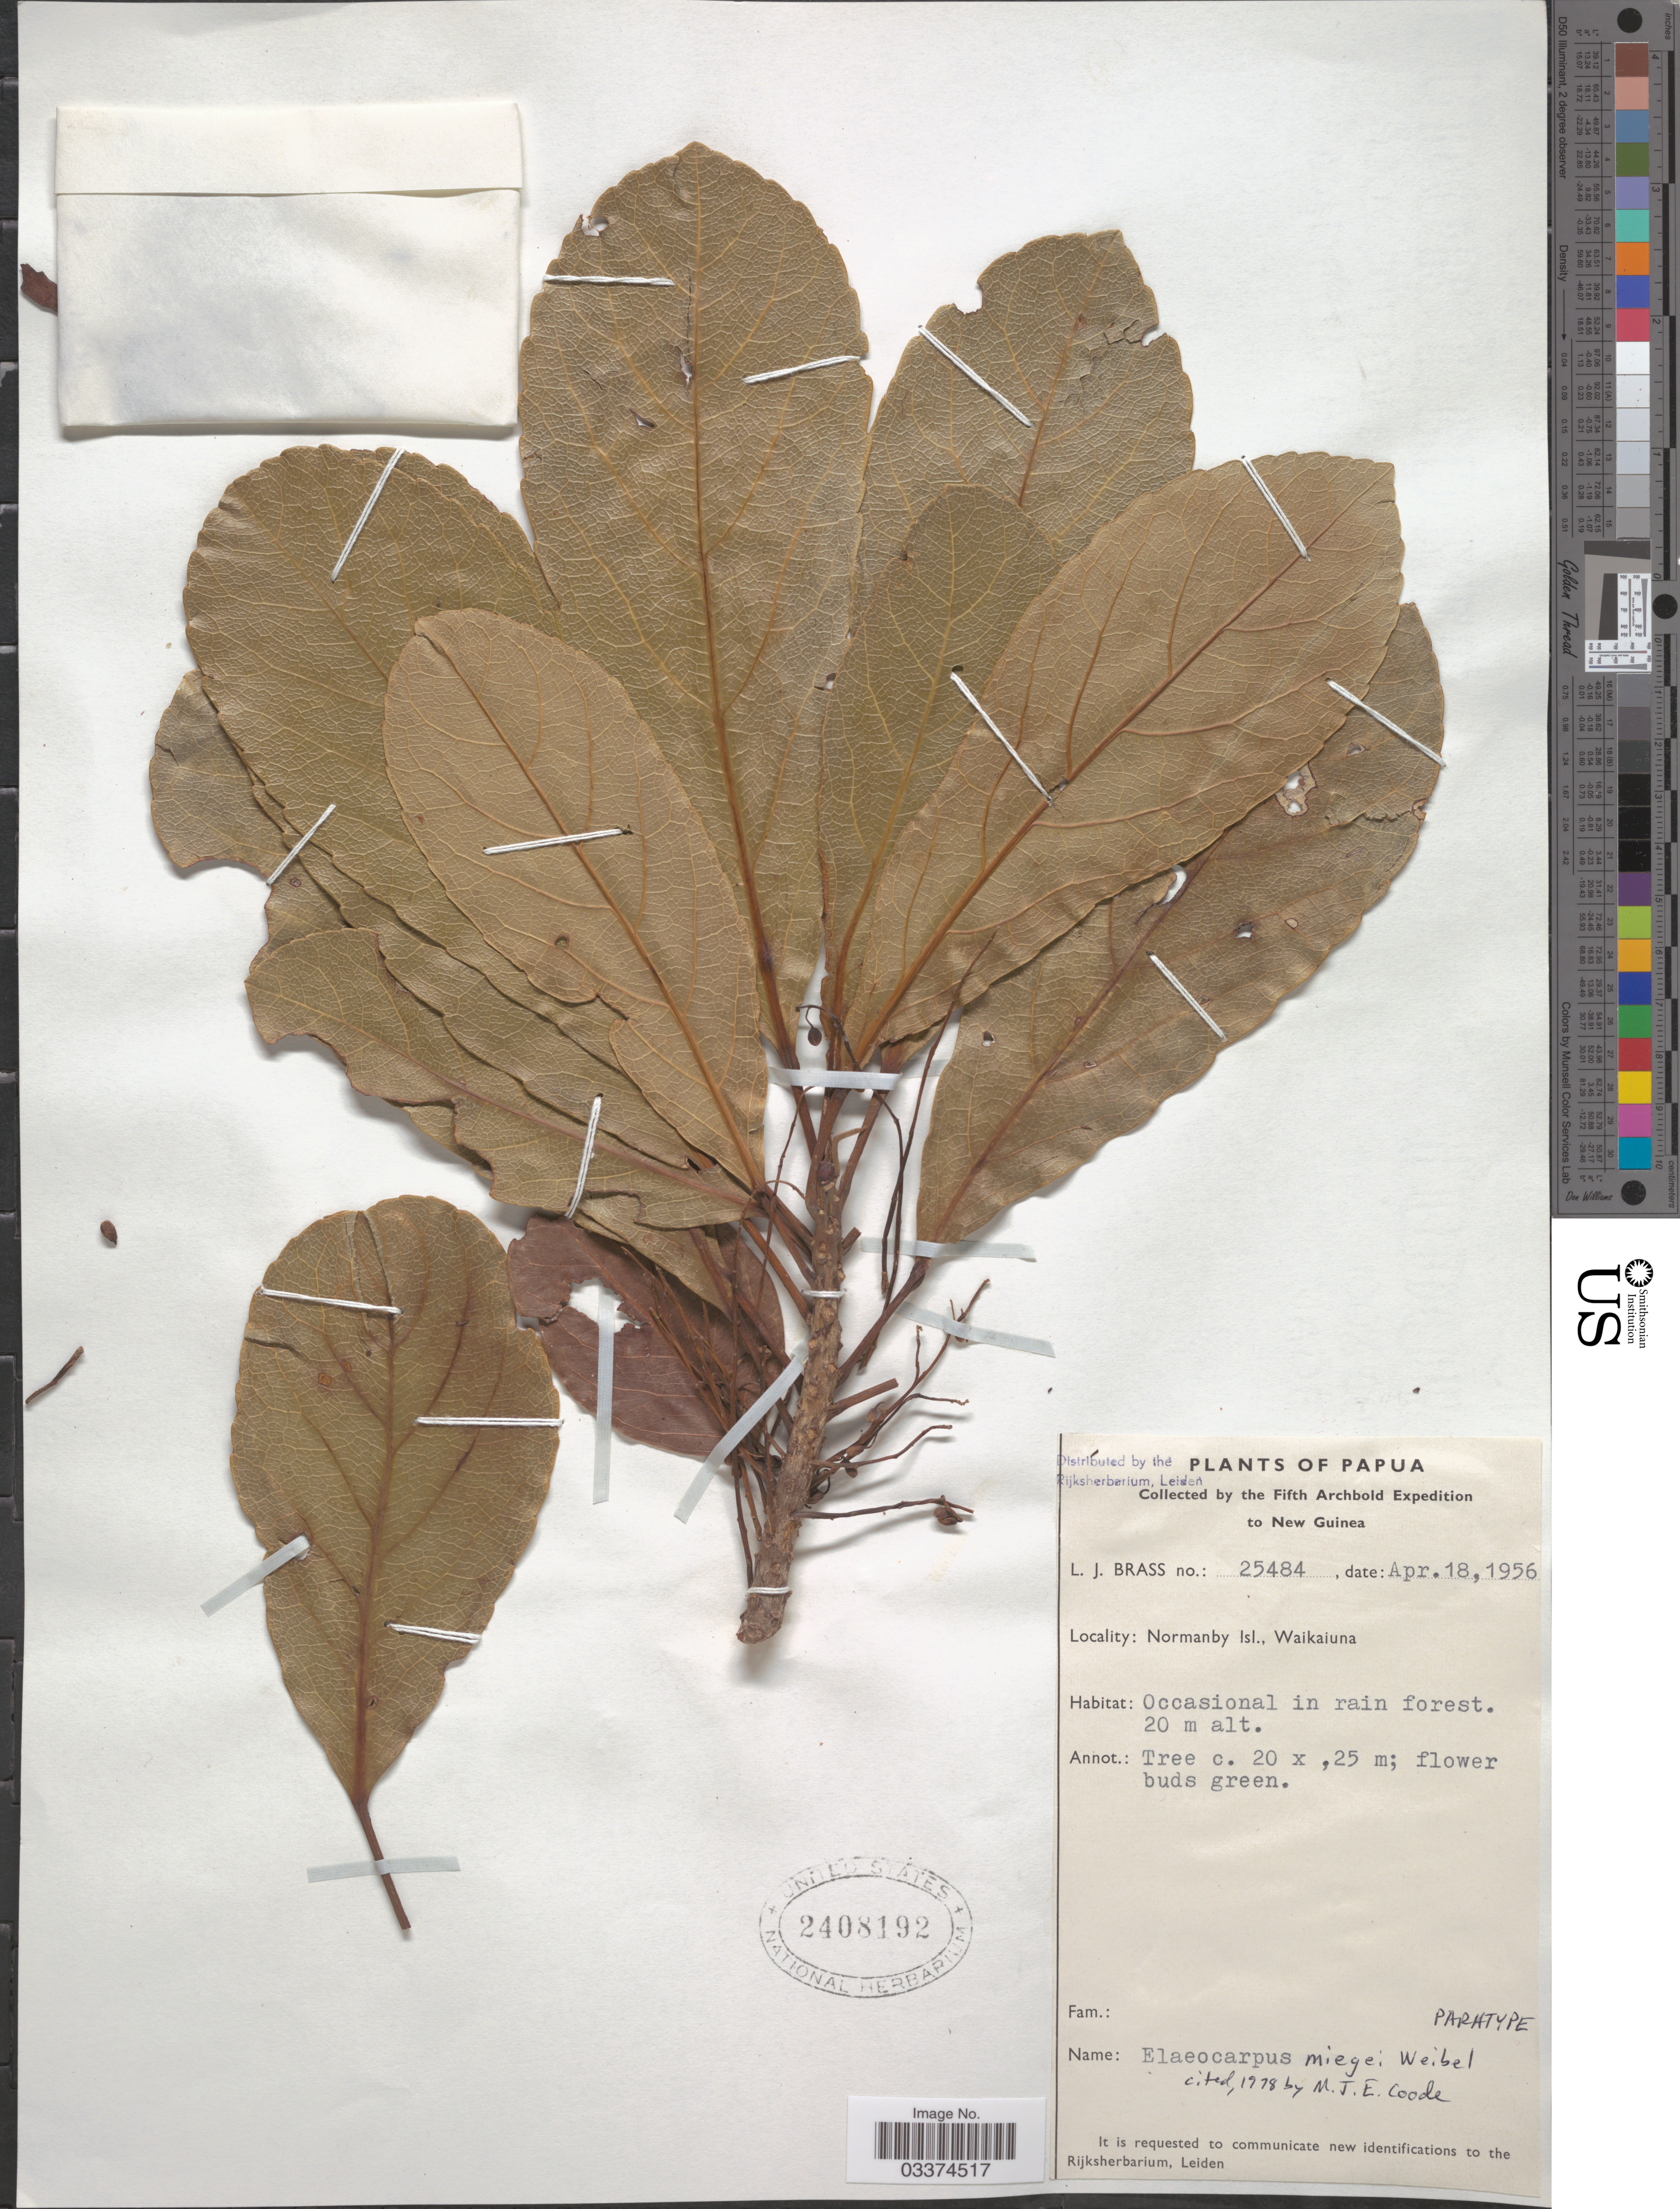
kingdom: Plantae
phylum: Tracheophyta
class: Magnoliopsida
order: Oxalidales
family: Elaeocarpaceae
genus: Elaeocarpus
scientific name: Elaeocarpus miegei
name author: Weibel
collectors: L. J. Brass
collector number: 25484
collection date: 1956-04-18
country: Papua New Guinea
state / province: Milne Bay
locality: Papua, New Guinea, Normanby Isl., Waikaiuna.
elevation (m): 20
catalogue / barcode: US 2408192